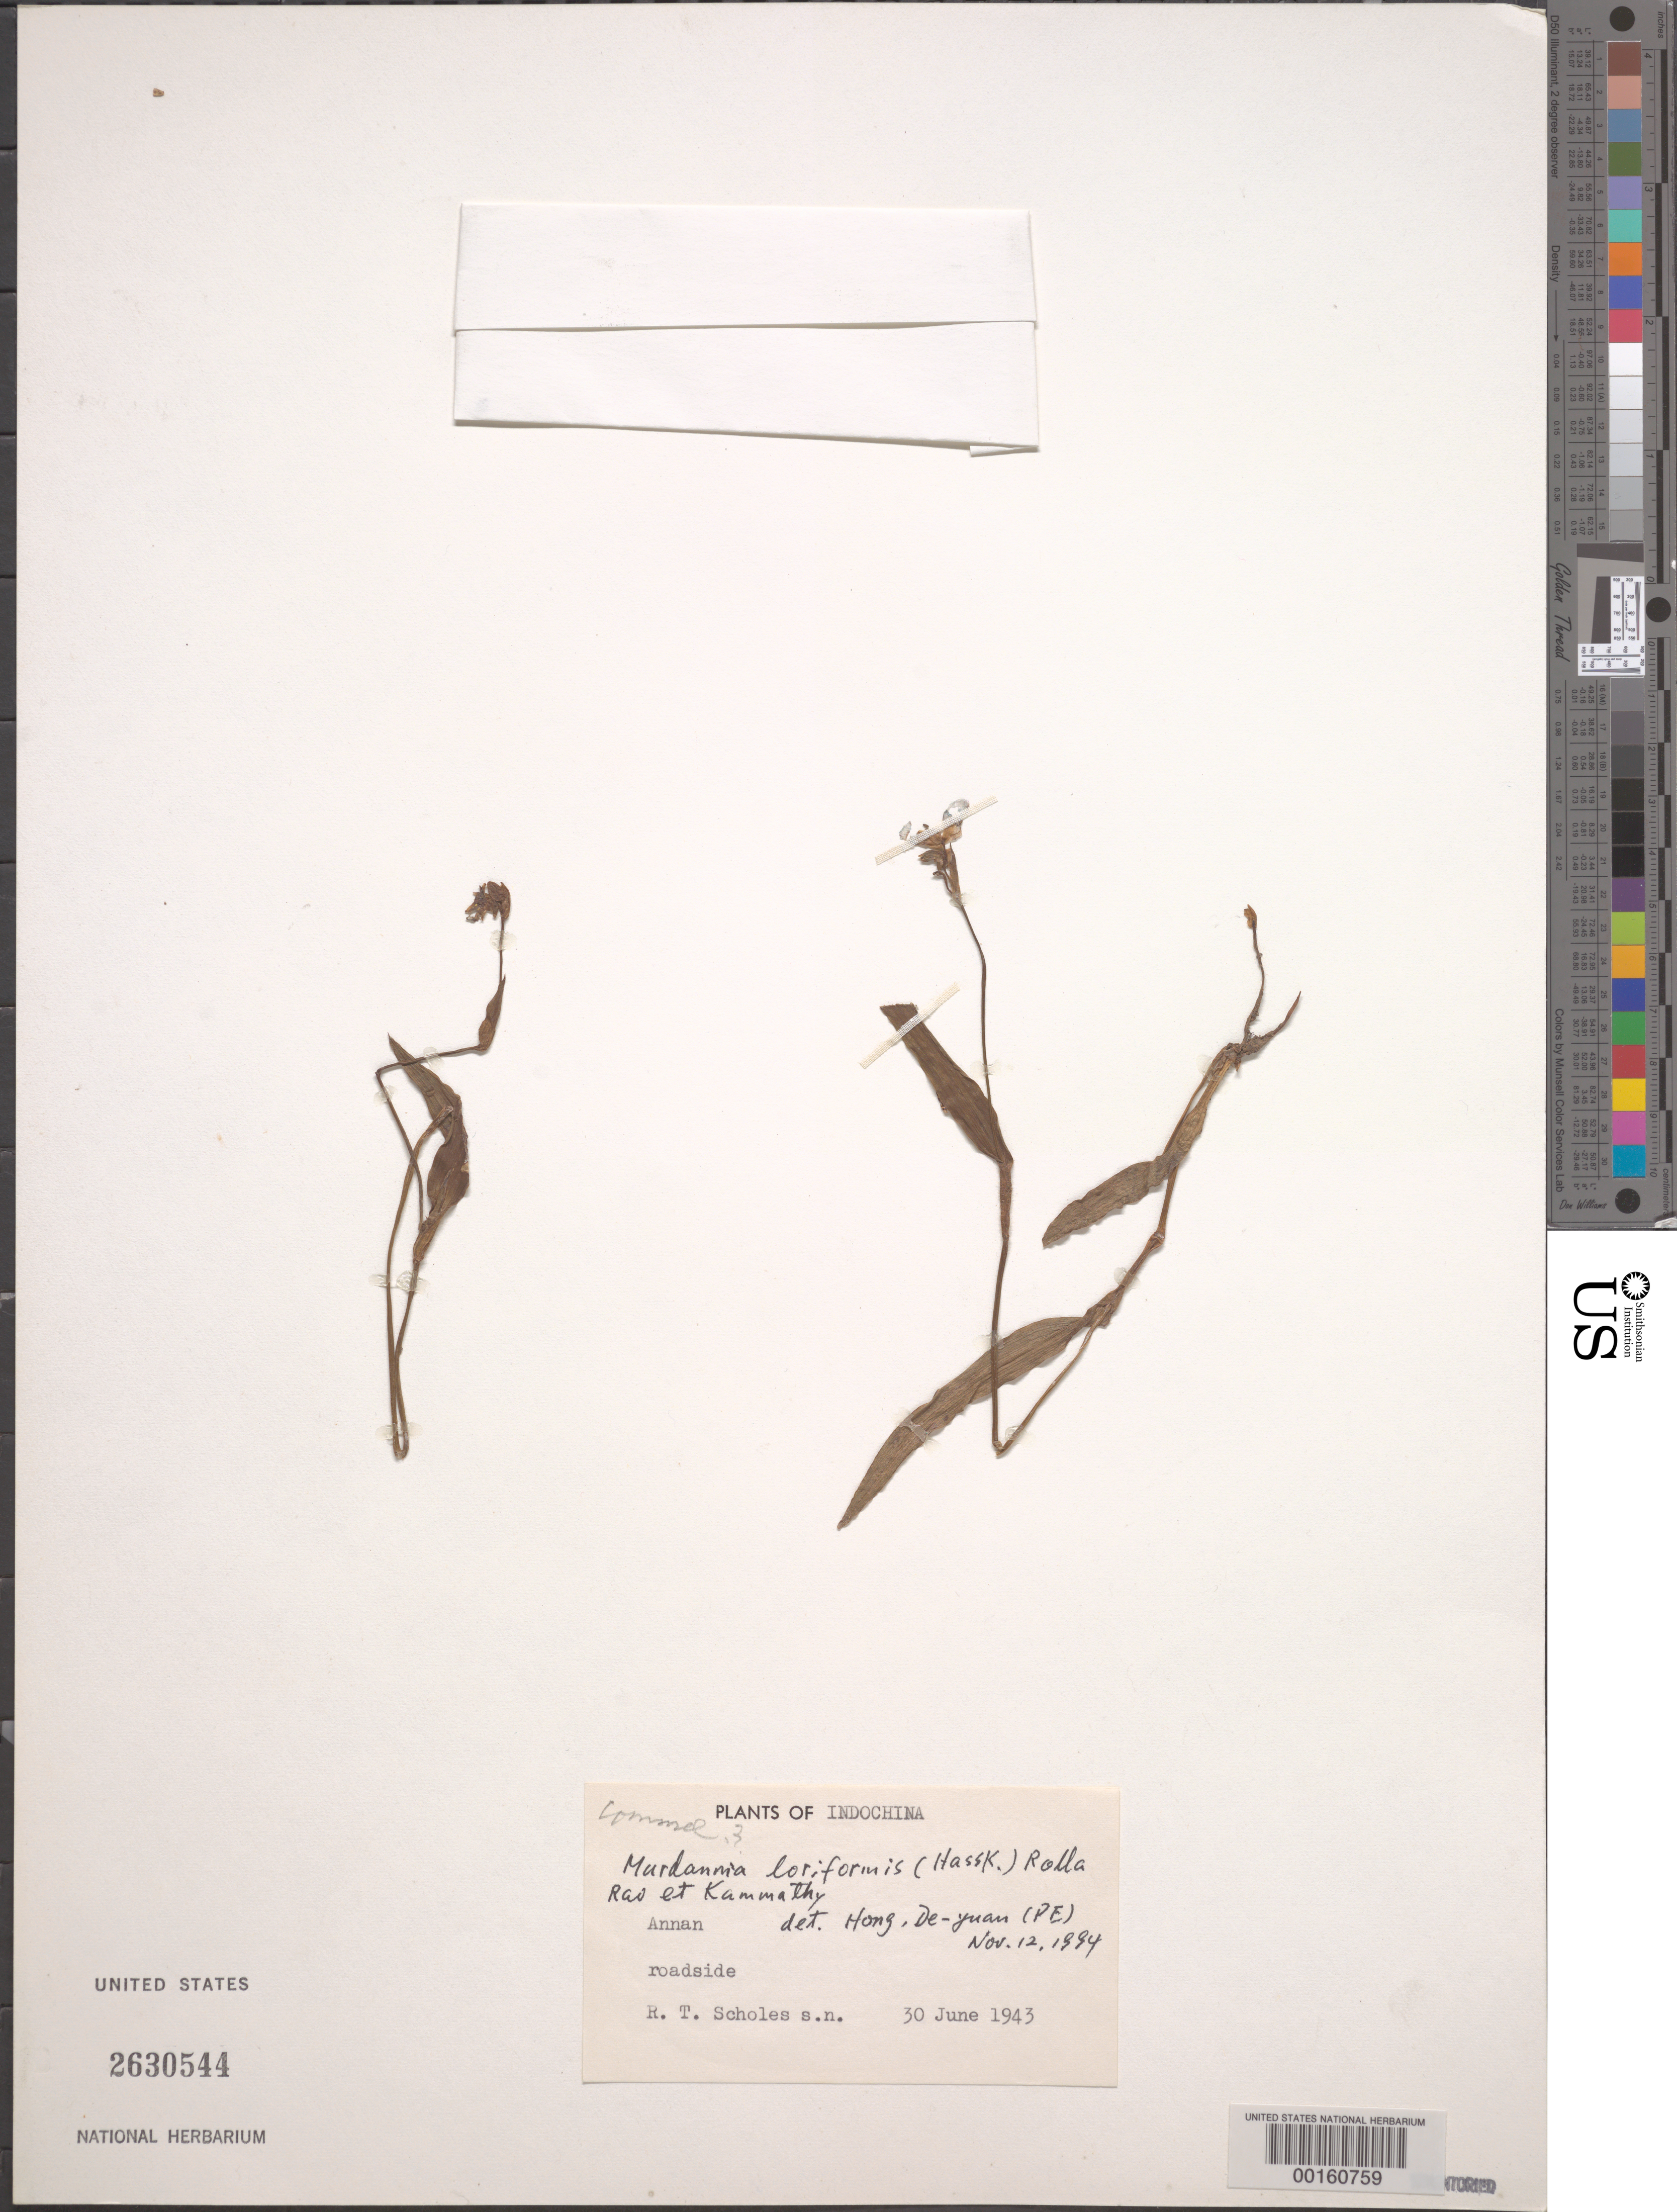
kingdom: Plantae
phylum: Tracheophyta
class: Liliopsida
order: Commelinales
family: Commelinaceae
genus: Murdannia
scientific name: Murdannia nudiflora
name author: (L.) Brenan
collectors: R. Scholes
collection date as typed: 30 Jun 1943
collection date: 1943-06-30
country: Vietnam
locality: Annam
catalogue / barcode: US 2630544